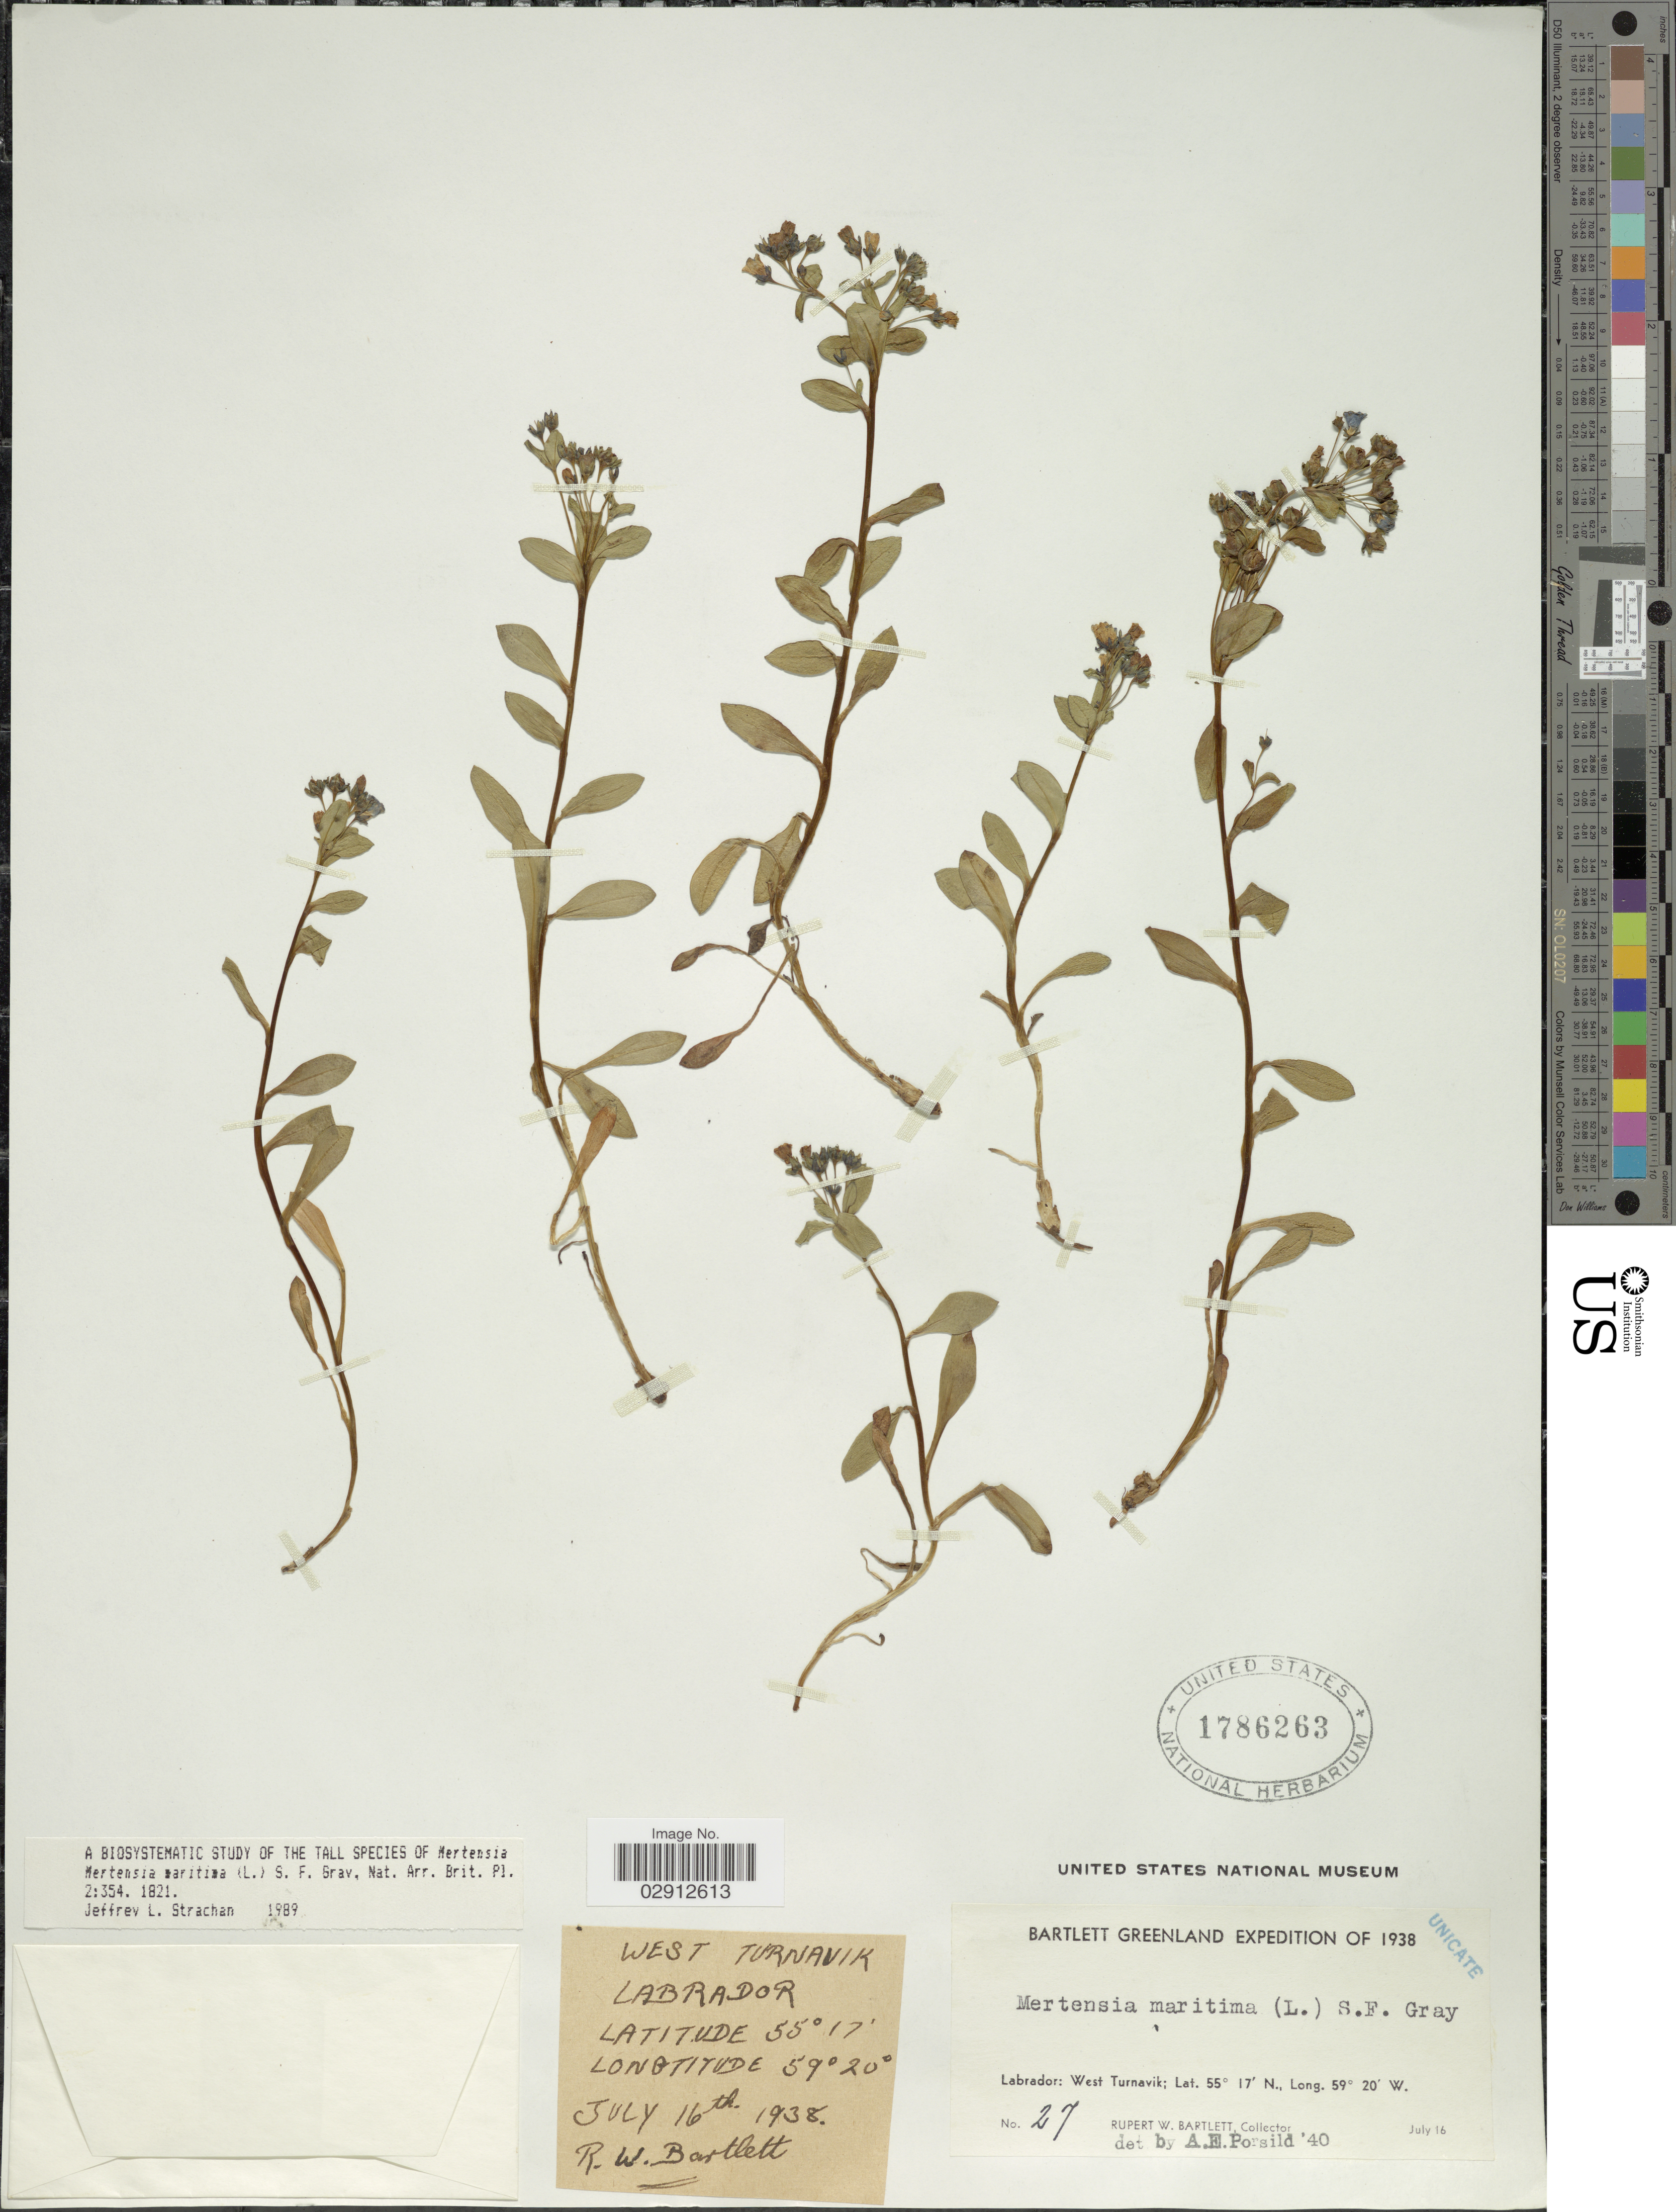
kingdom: Plantae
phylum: Tracheophyta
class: Magnoliopsida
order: Boraginales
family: Boraginaceae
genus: Mertensia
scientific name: Mertensia maritima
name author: (L.) S.F. Gray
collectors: R. Bartlett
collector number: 27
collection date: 1938-07-16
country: Canada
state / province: Newfoundland and Labrador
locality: Labrador: West Turnavik.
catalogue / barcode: US 1786263